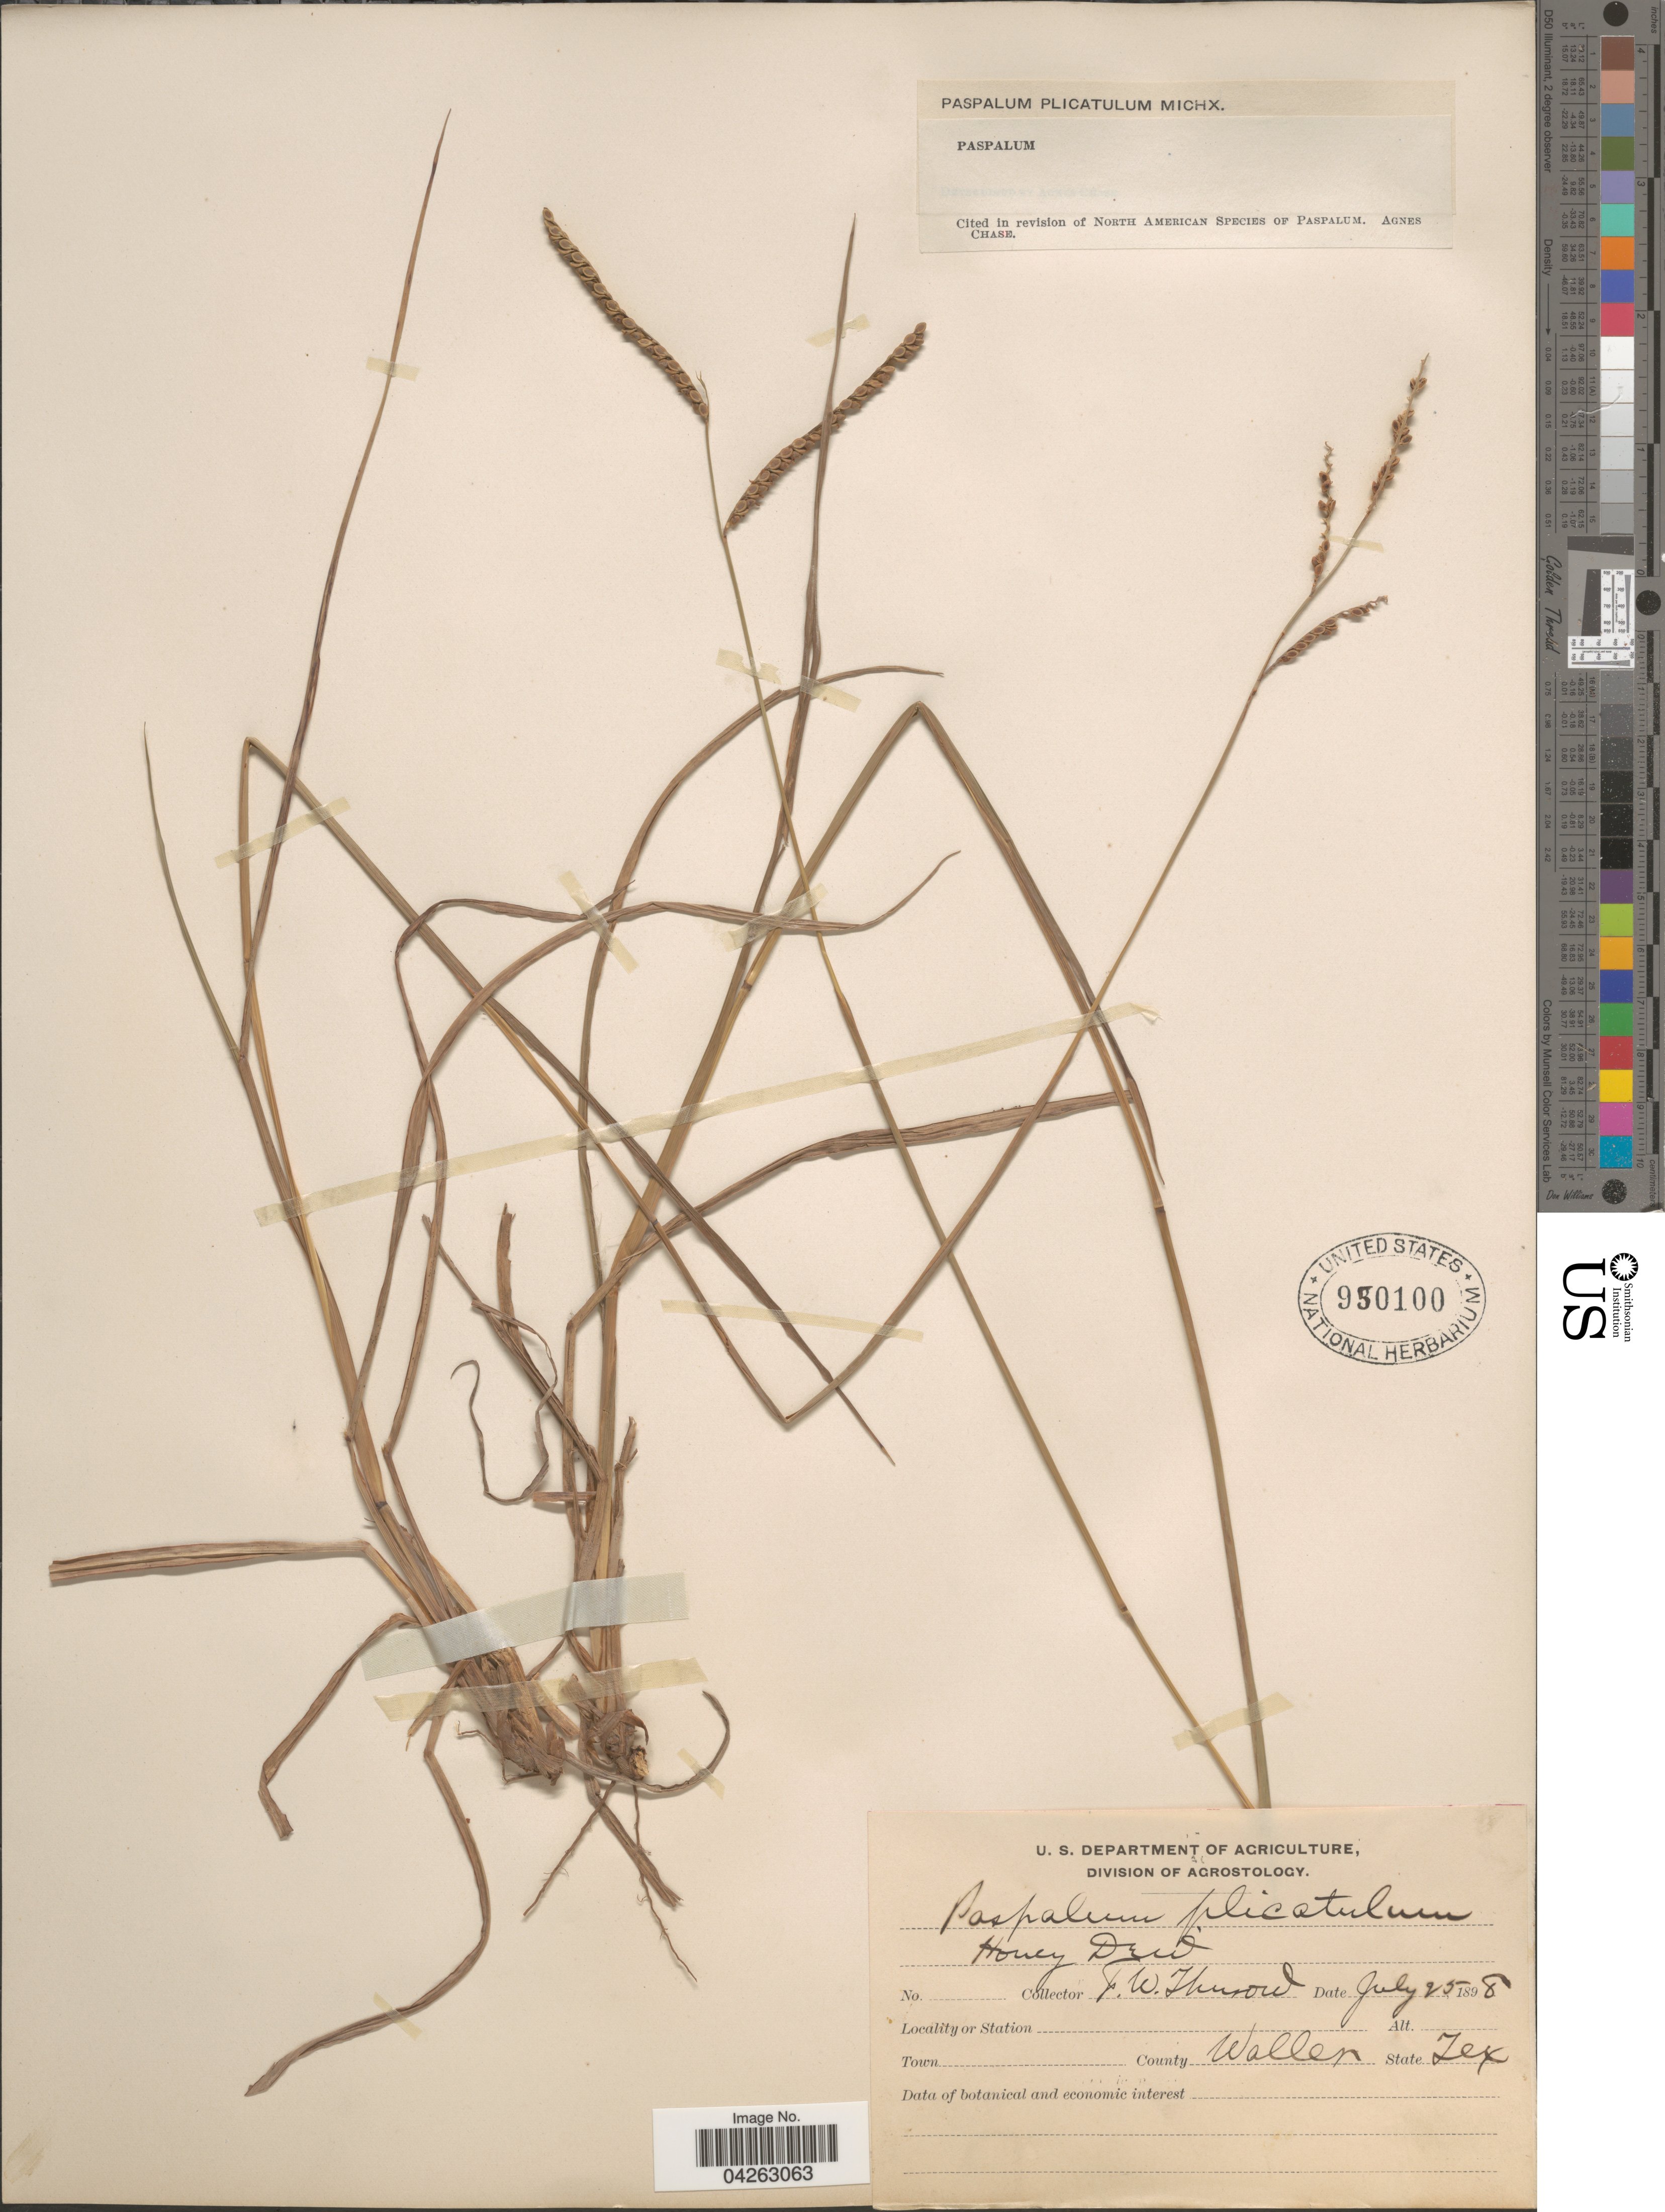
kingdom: Plantae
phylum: Tracheophyta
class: Liliopsida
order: Poales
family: Poaceae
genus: Paspalum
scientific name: Paspalum plicatulum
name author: Michx.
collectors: F. W. Thurow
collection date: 1898-07-25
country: United States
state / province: Texas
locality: County Waller.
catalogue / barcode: US 950100